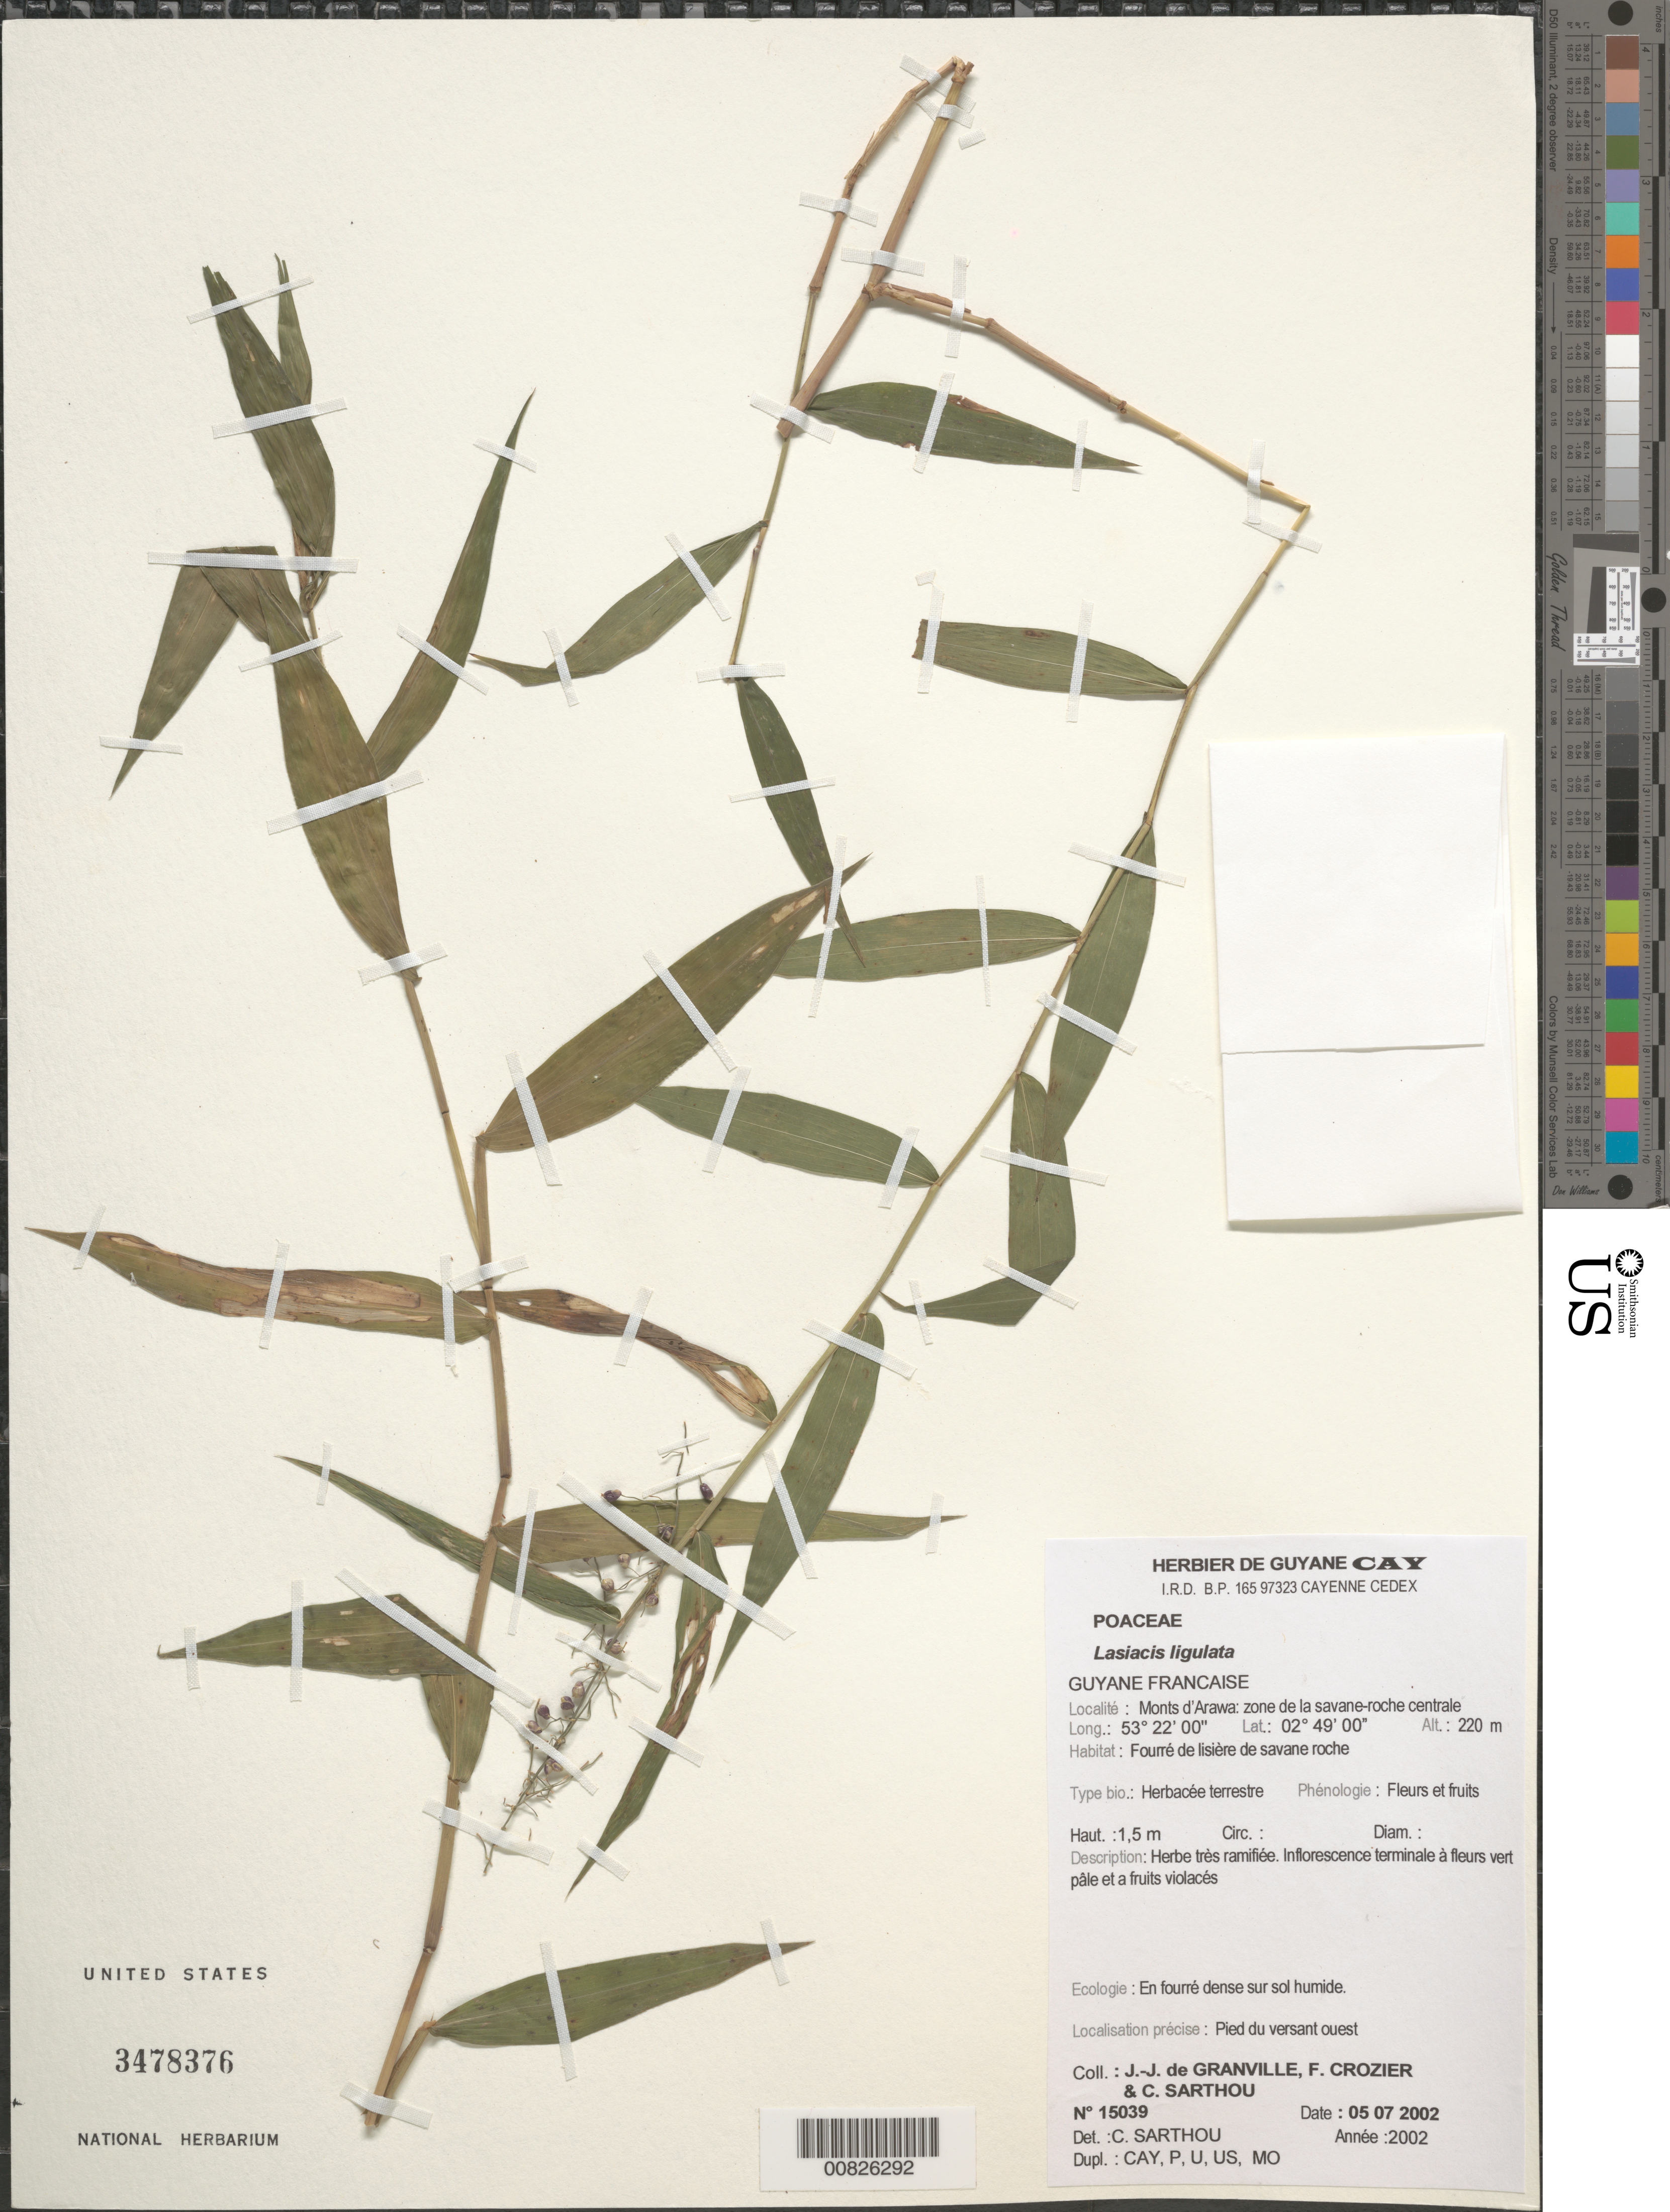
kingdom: Plantae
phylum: Tracheophyta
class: Liliopsida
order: Poales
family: Poaceae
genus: Lasiacis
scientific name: Lasiacis ligulata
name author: Hitchc. & Chase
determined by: Sarthou, C.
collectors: J.-J. de Granville, F. Crozier & C. Sarthou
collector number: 15039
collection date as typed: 5-Jul-02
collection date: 2002-07-05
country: French Guiana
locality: Monts d'Arawa, zone de la savane-roche centrale, pied du versant ouest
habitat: Fourré de lisière de savane-roche; en fourré dense sur sol humide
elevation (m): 220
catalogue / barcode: US 3478376